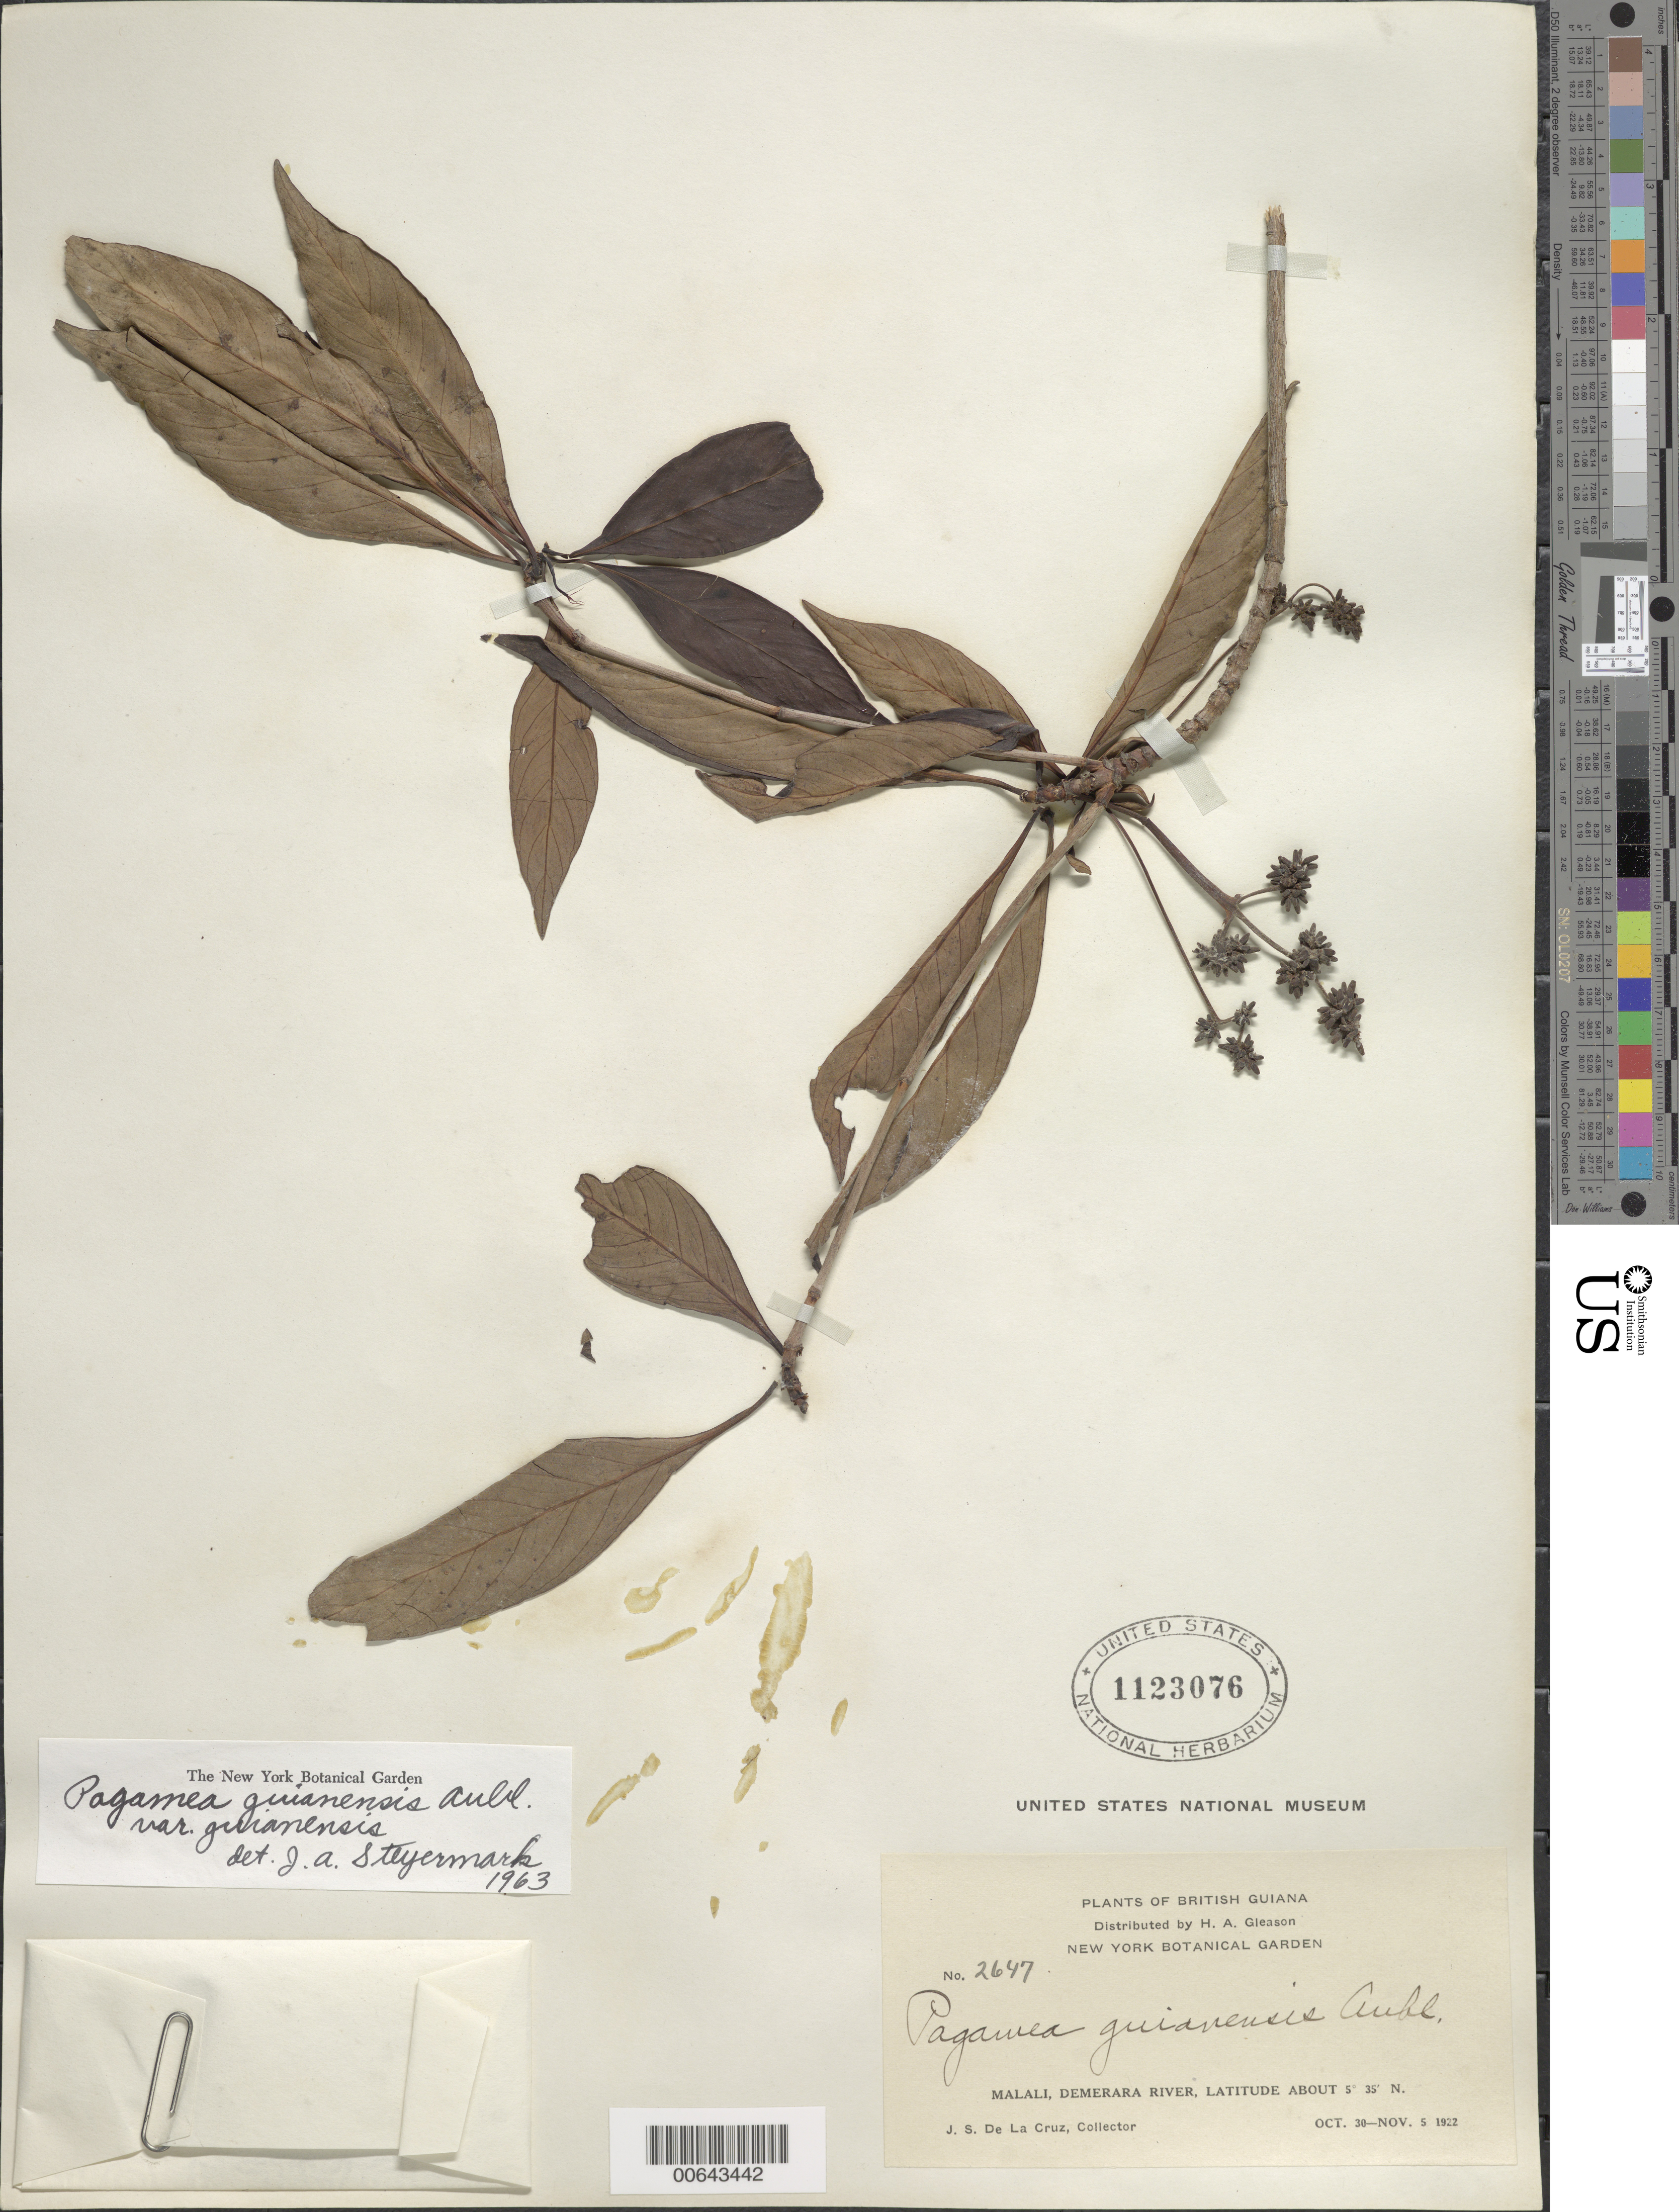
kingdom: Plantae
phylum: Tracheophyta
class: Magnoliopsida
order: Gentianales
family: Rubiaceae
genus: Pagamea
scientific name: Pagamea guianensis var. guianensis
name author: Aubl.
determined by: Steyermark, Julian A., (VEN)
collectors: J. S. de la Cruz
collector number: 2647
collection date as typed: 30-Oct-22 to 5-Nov-22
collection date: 1922-10-30/1922-11-05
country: Guyana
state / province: U. Demerara-Berbice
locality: Malali, Demerara R.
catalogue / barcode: US 1123076